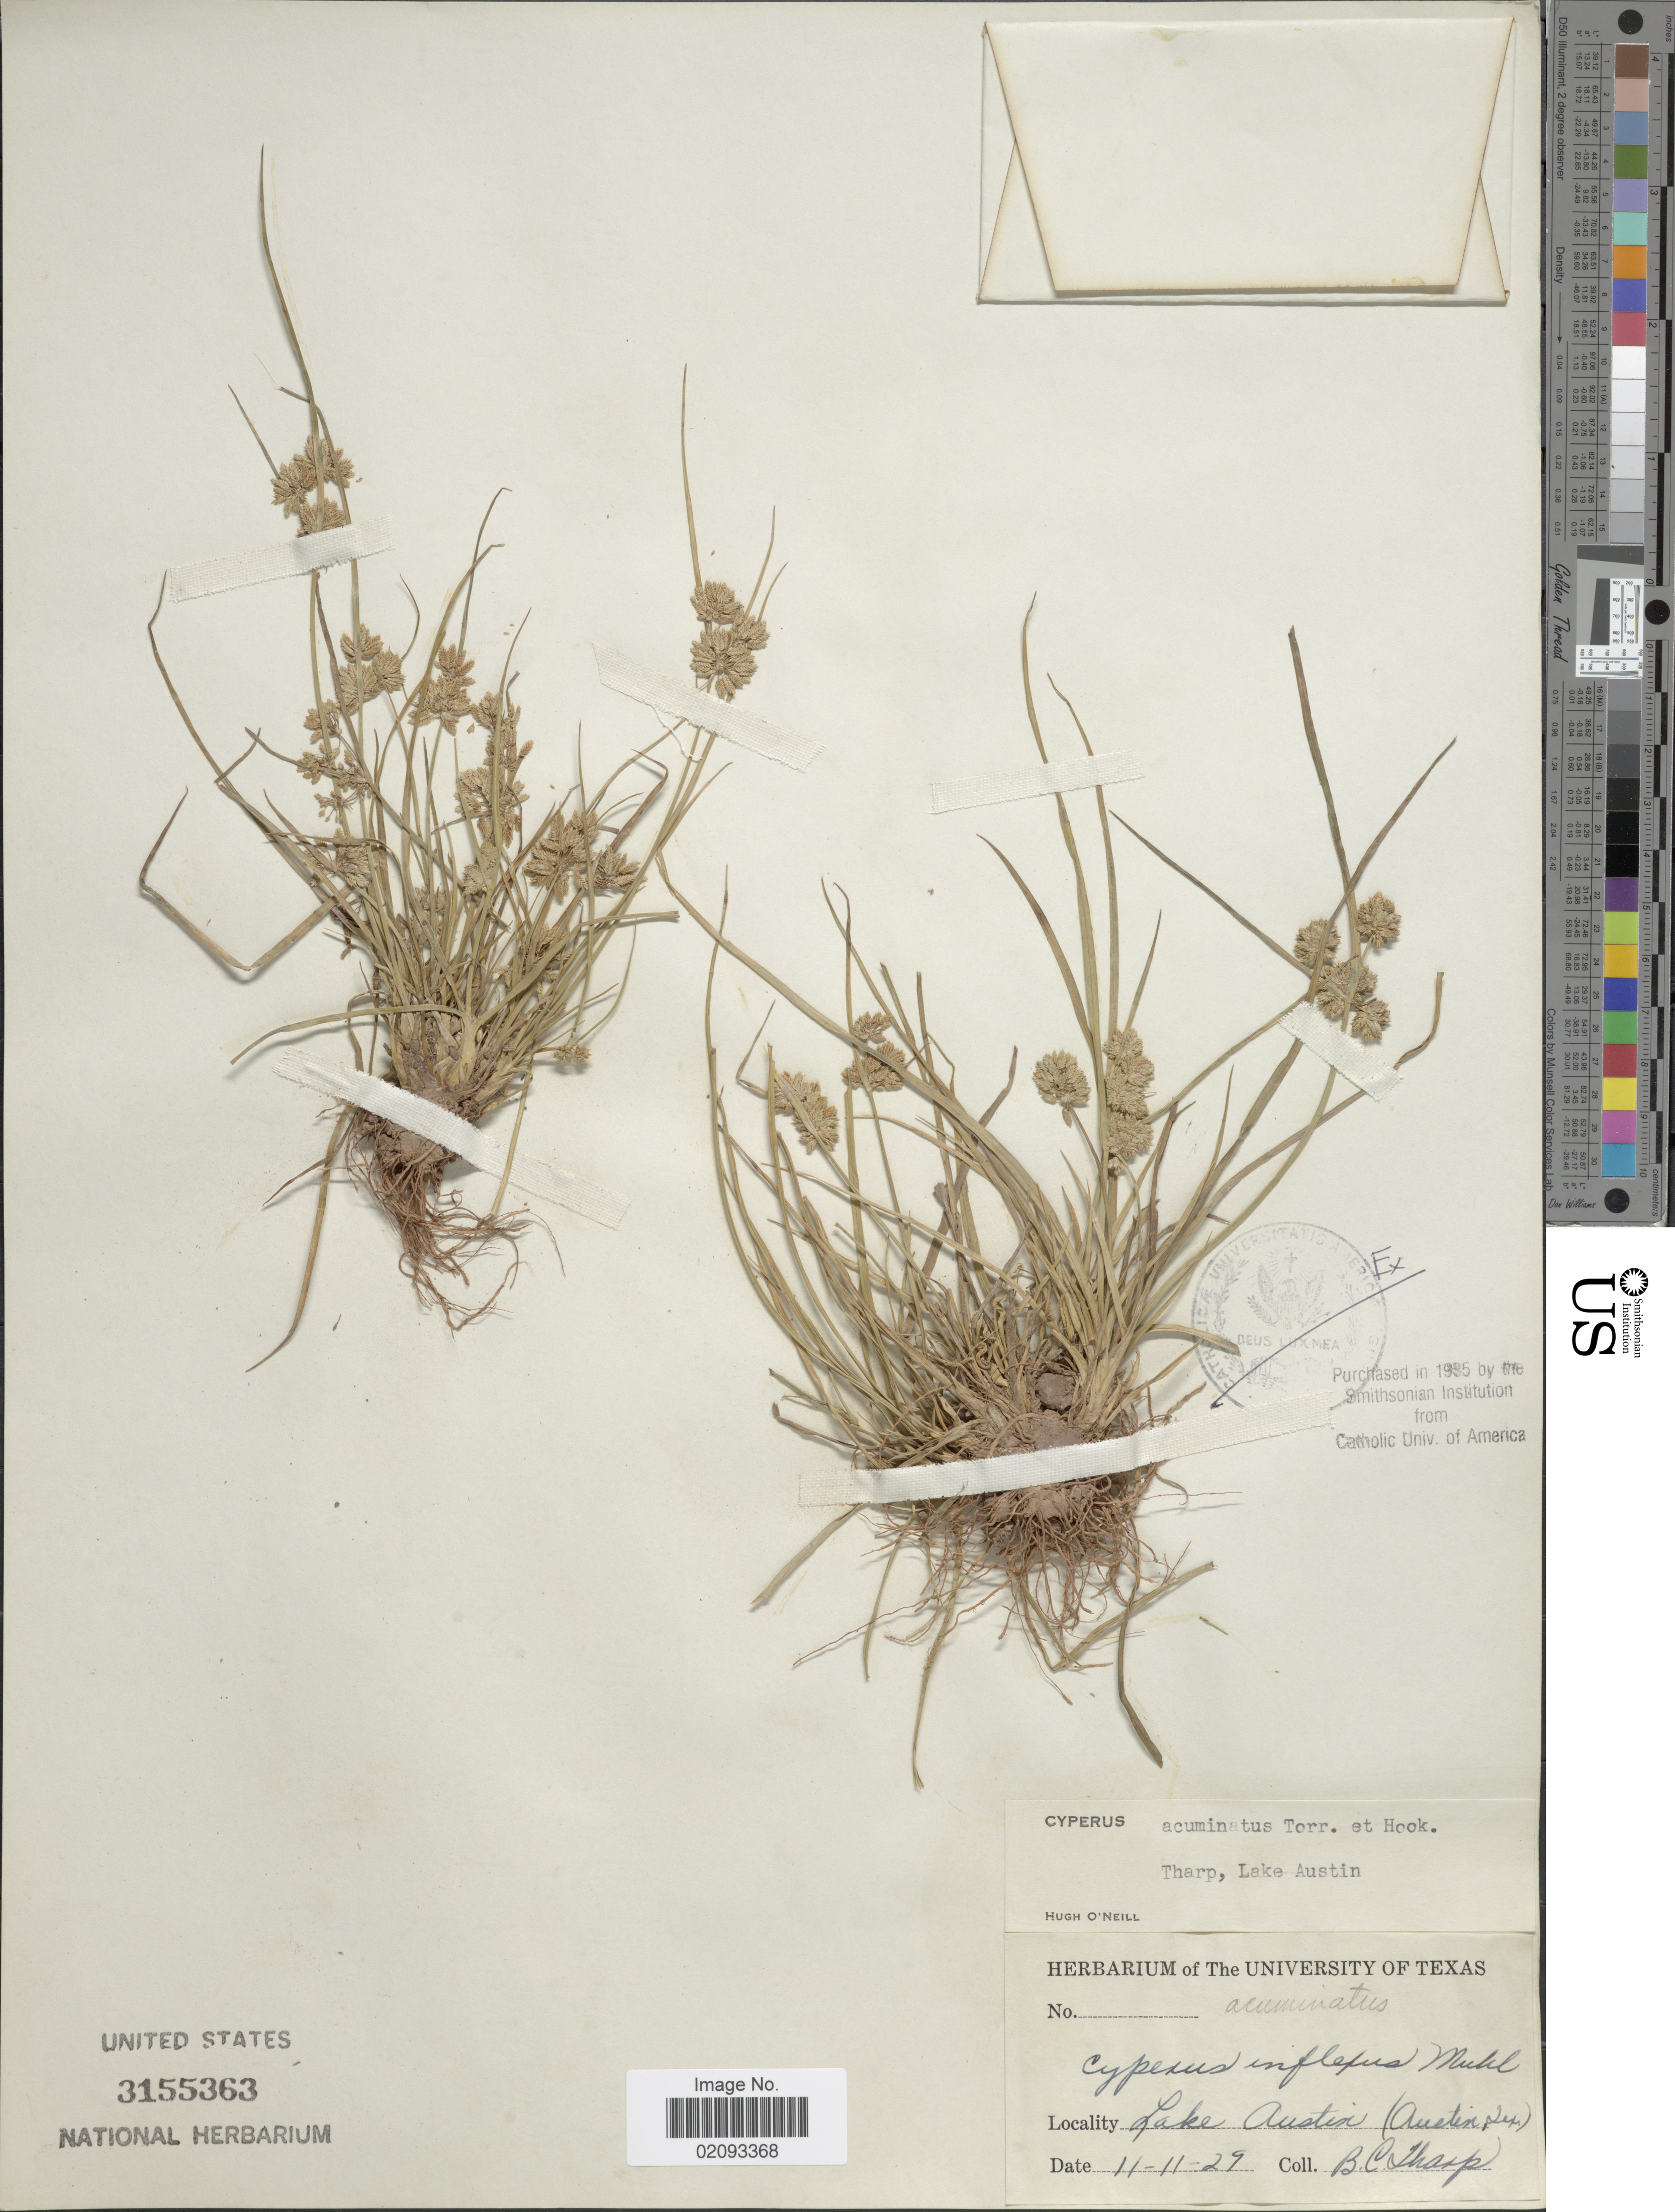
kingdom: Plantae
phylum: Tracheophyta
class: Liliopsida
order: Poales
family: Cyperaceae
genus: Cyperus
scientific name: Cyperus acuminatus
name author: Torr. & Hook.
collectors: B. C. Tharp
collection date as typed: Transcribed d/m/y: 11/11/29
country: United States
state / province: Texas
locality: Lake Austin (Austin Tex)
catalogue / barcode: US 3155363